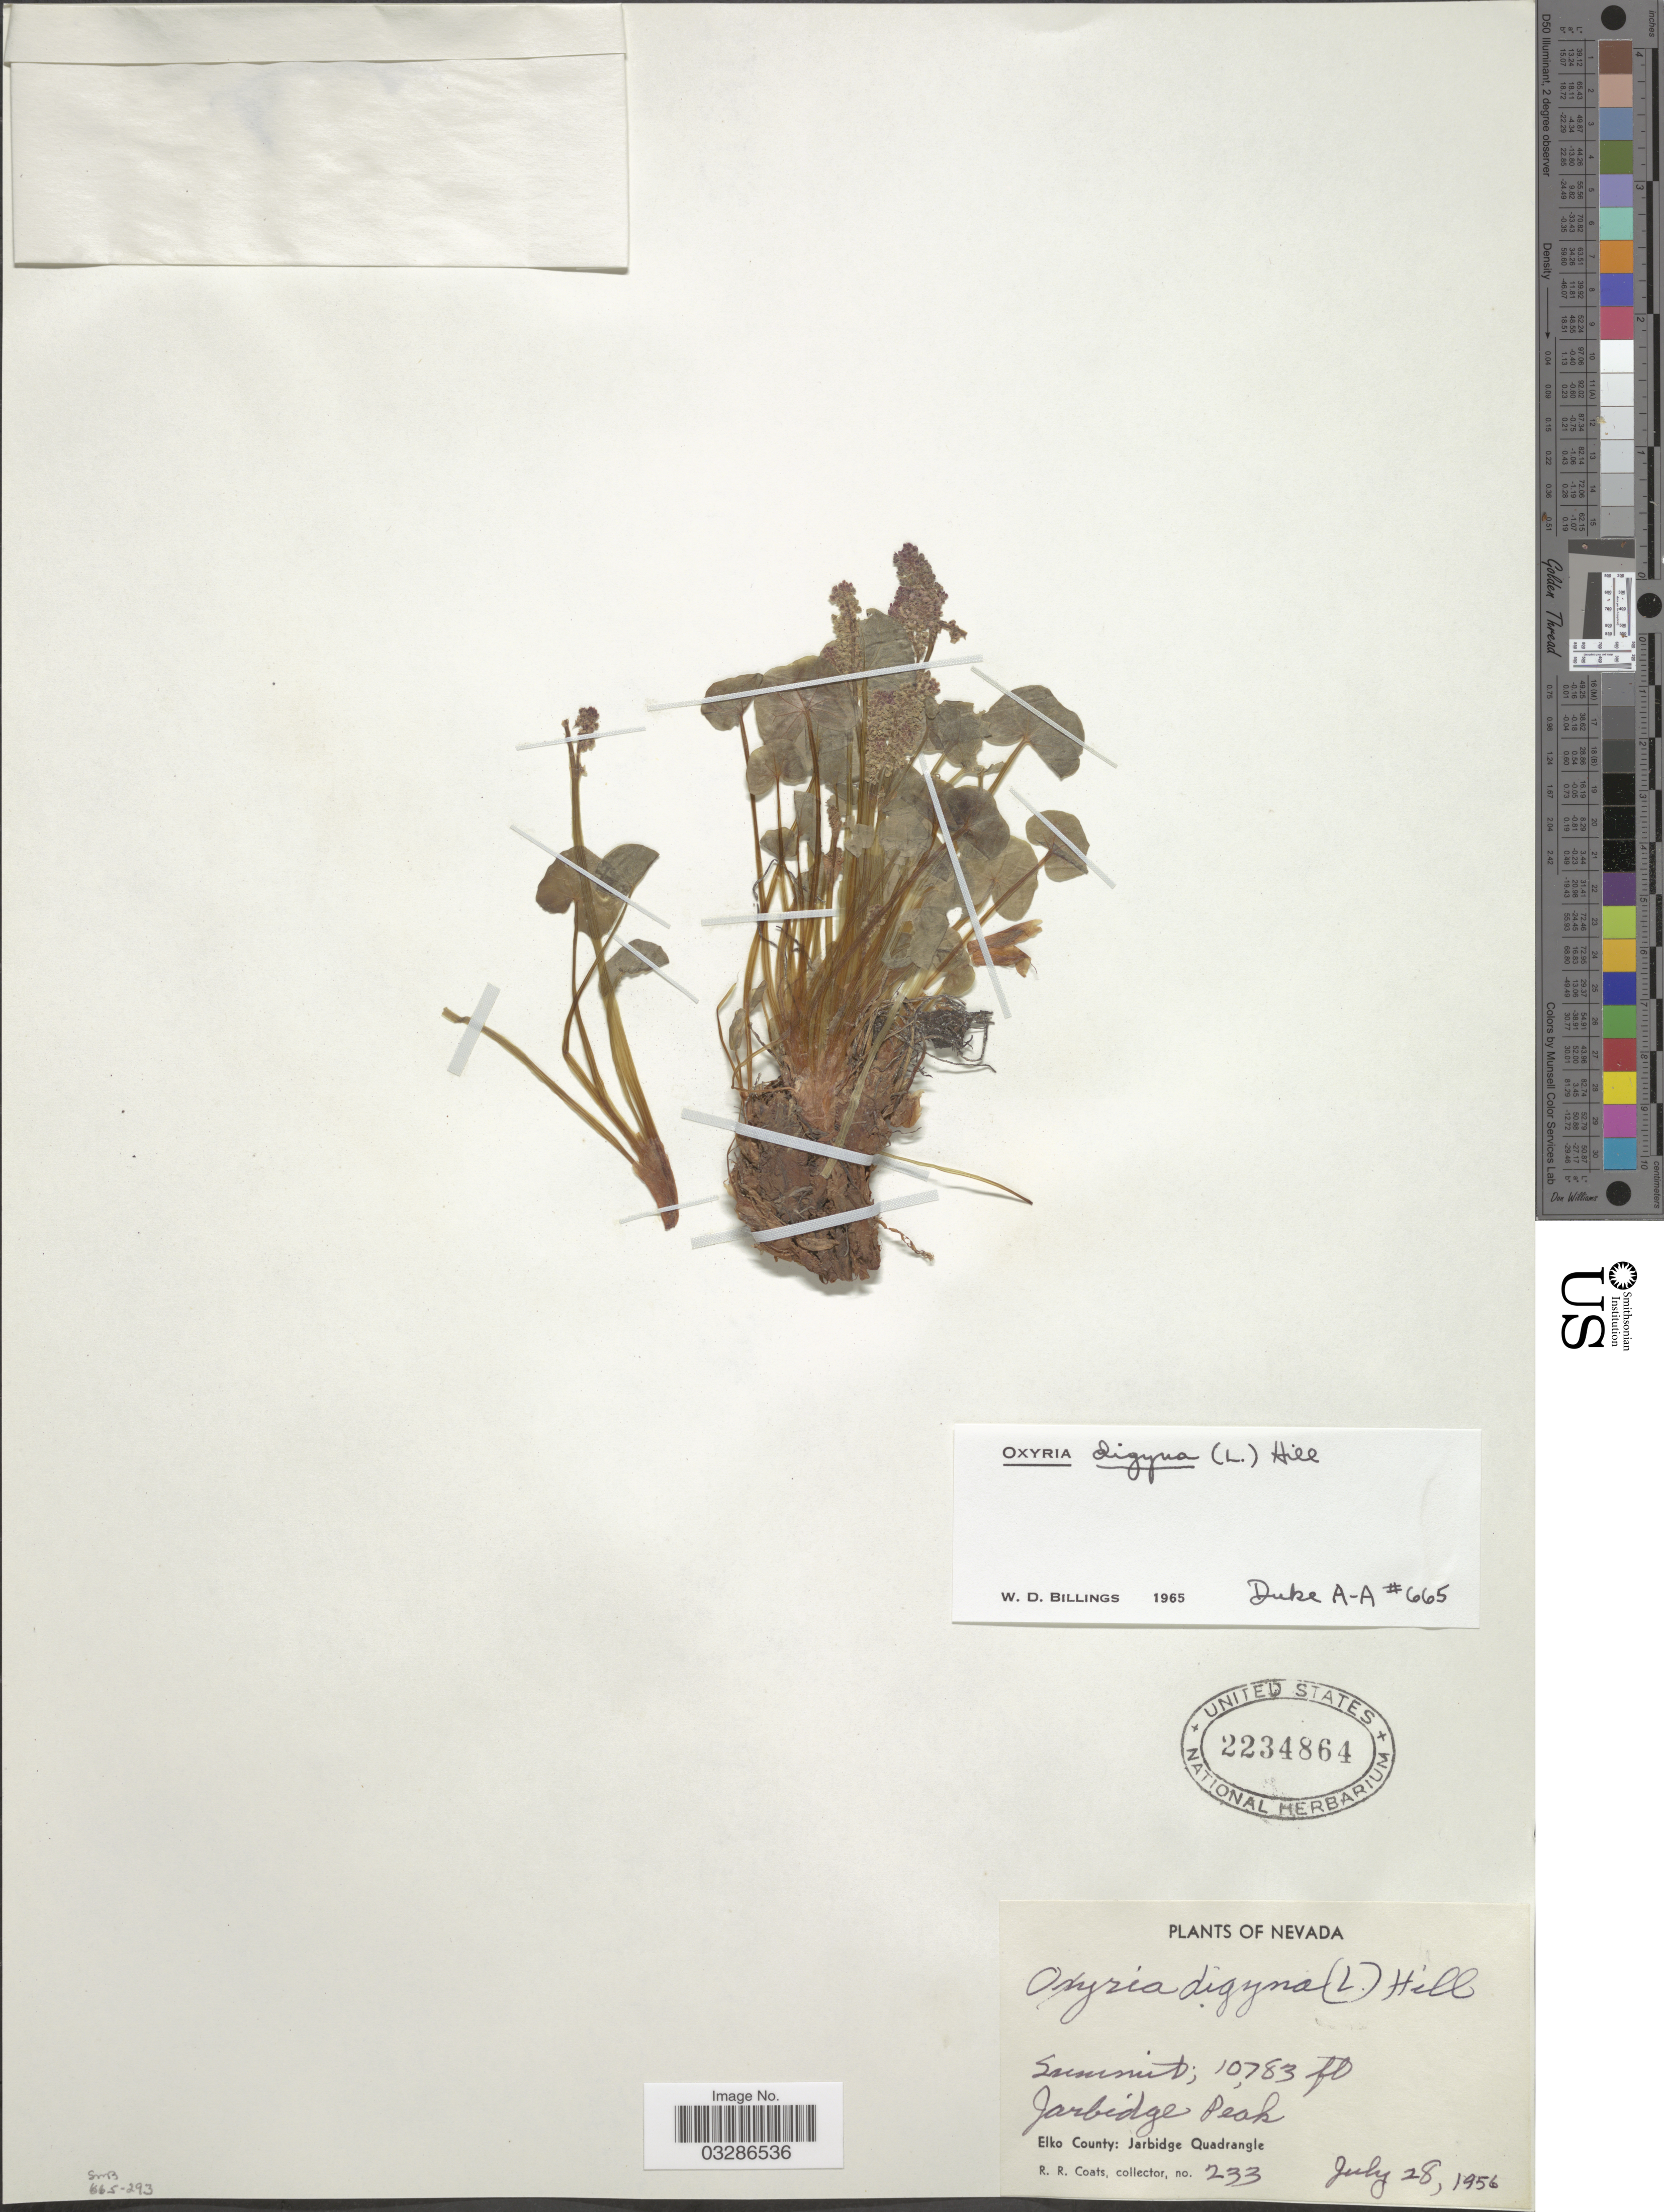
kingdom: Plantae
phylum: Tracheophyta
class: Magnoliopsida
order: Caryophyllales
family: Polygonaceae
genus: Oxyria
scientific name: Oxyria digyna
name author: (L.) Hill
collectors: R. Coats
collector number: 233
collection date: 1956-07-28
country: United States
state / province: Nevada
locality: Jarbidge Peak.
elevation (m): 3287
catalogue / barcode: US 2234864